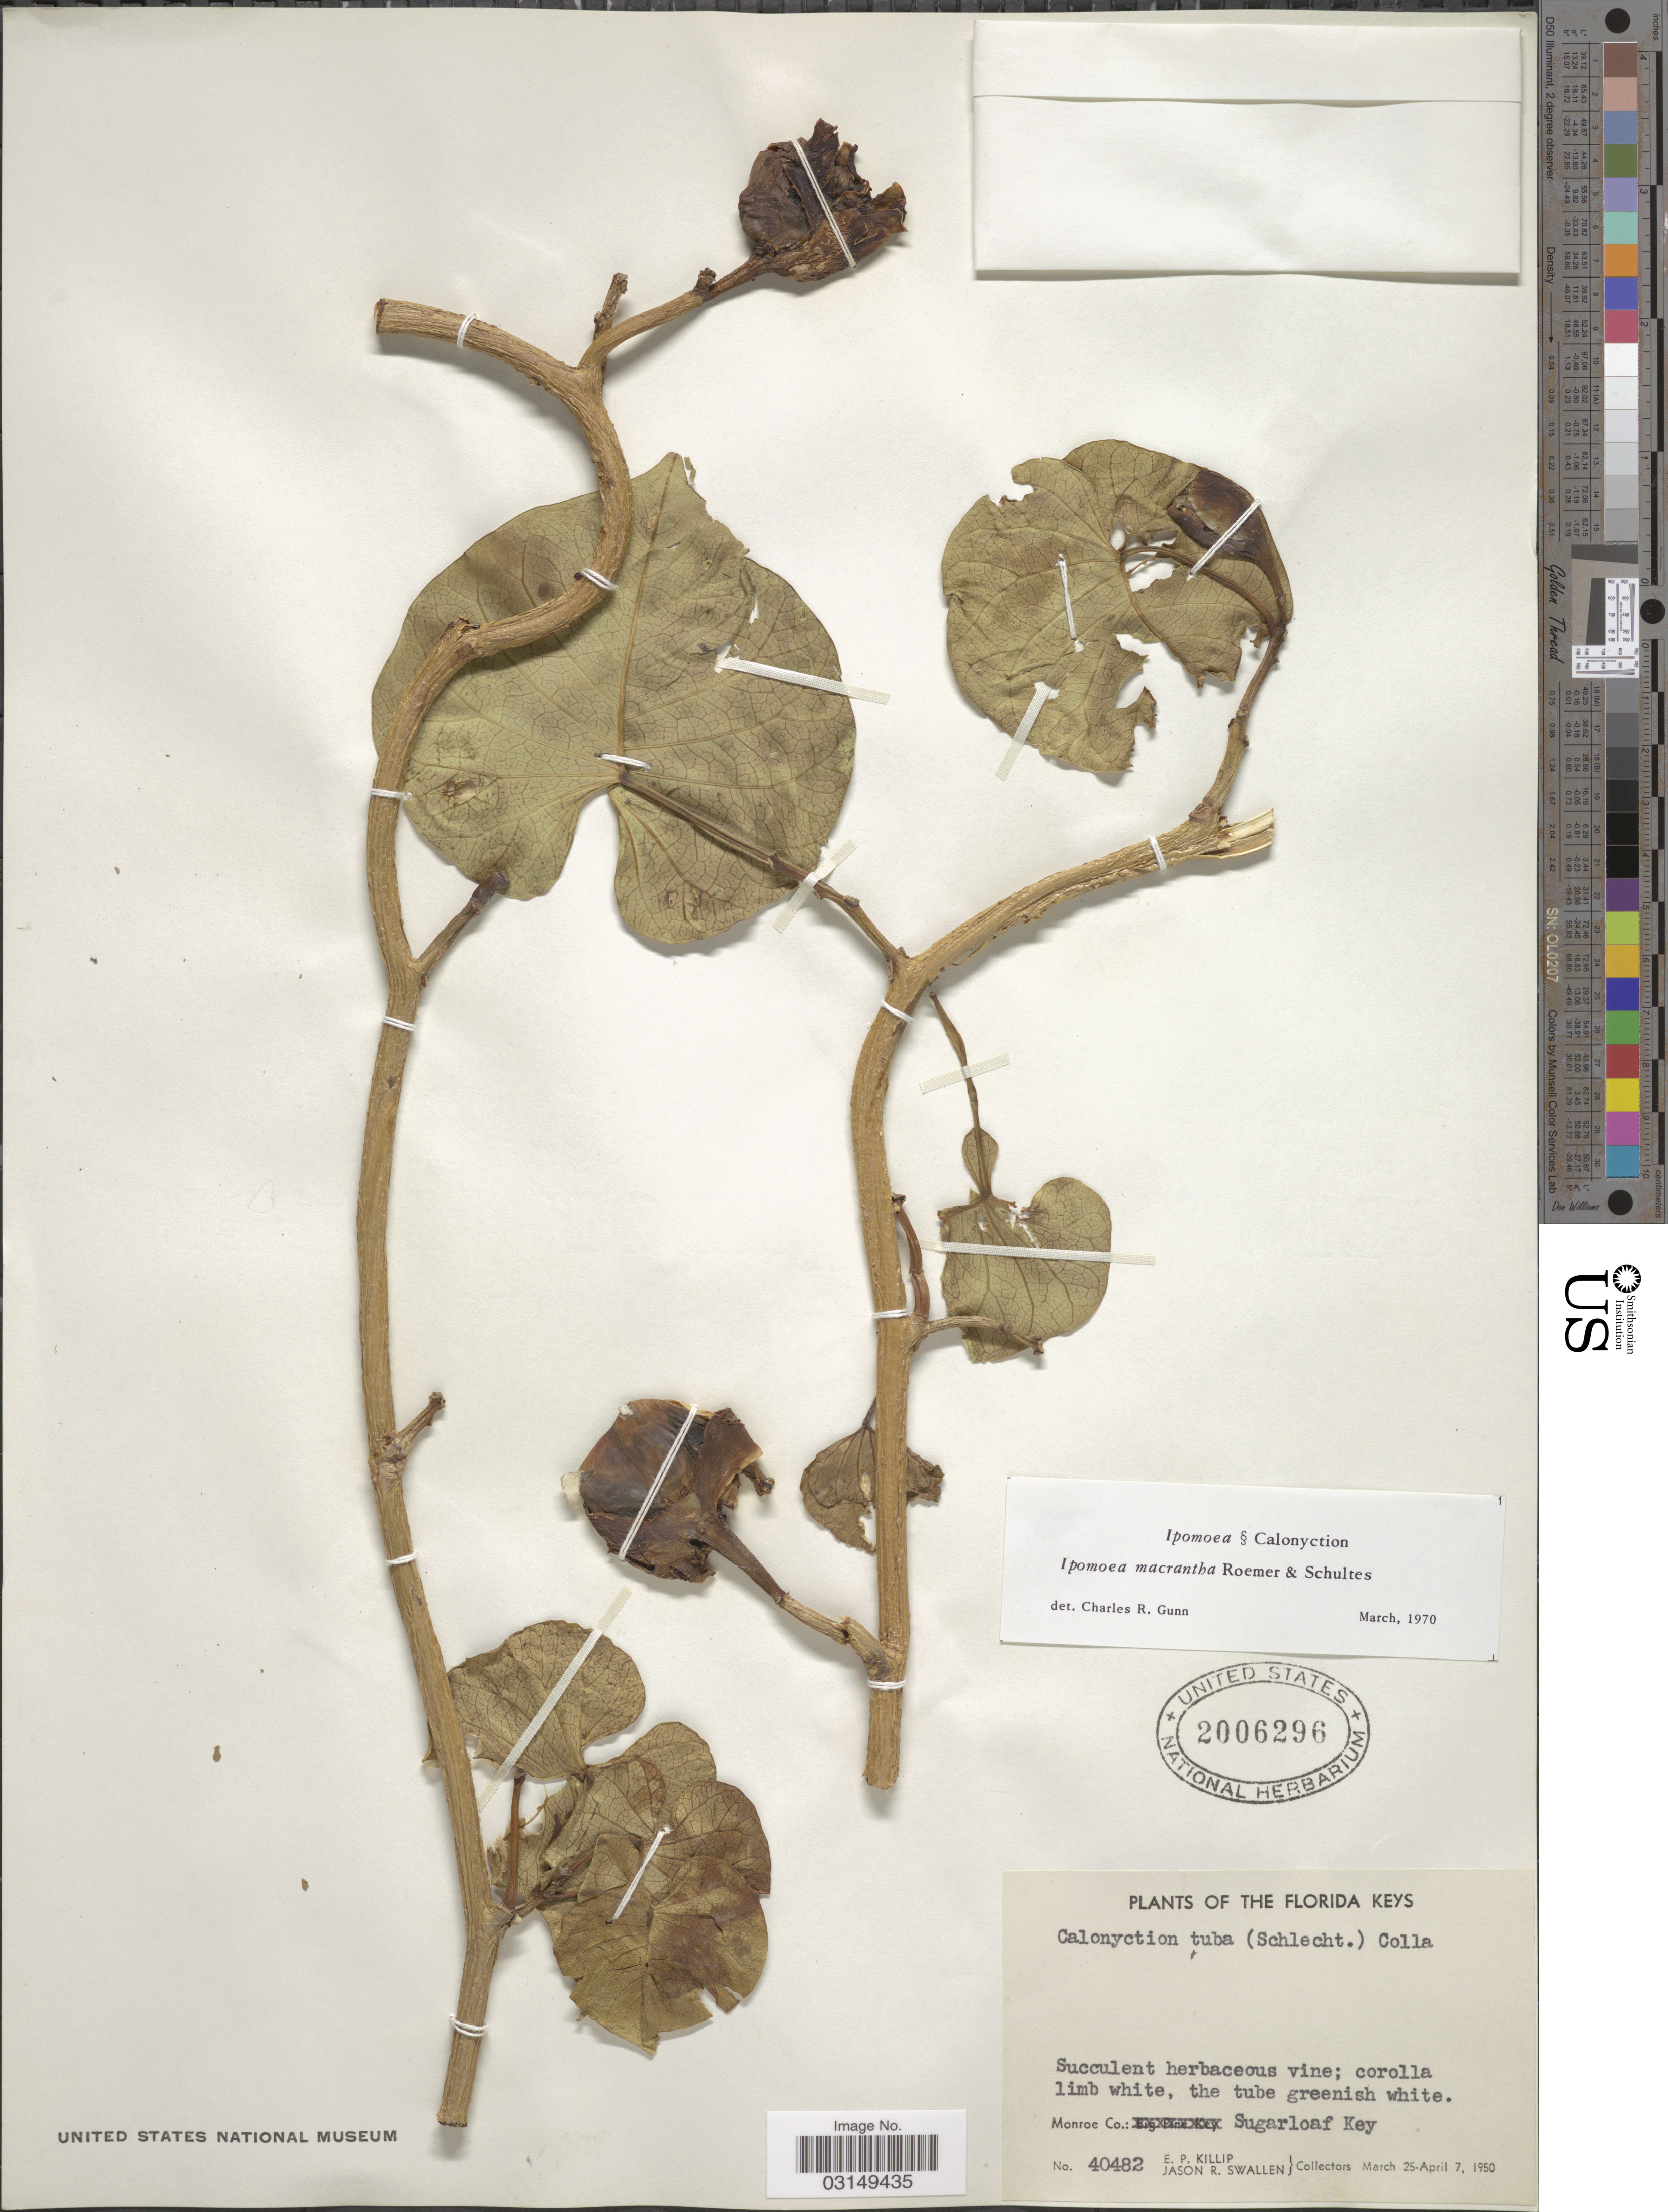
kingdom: Plantae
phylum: Tracheophyta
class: Magnoliopsida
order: Solanales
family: Convolvulaceae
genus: Ipomoea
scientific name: Ipomoea violacea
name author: L.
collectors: E. P. Killip & J. R. Swallen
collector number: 40482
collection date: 1950-03-25/1950-04-07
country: United States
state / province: Florida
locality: The Florida Keys. Monroe Co.: Sugarloaf Key.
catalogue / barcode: US 2006296